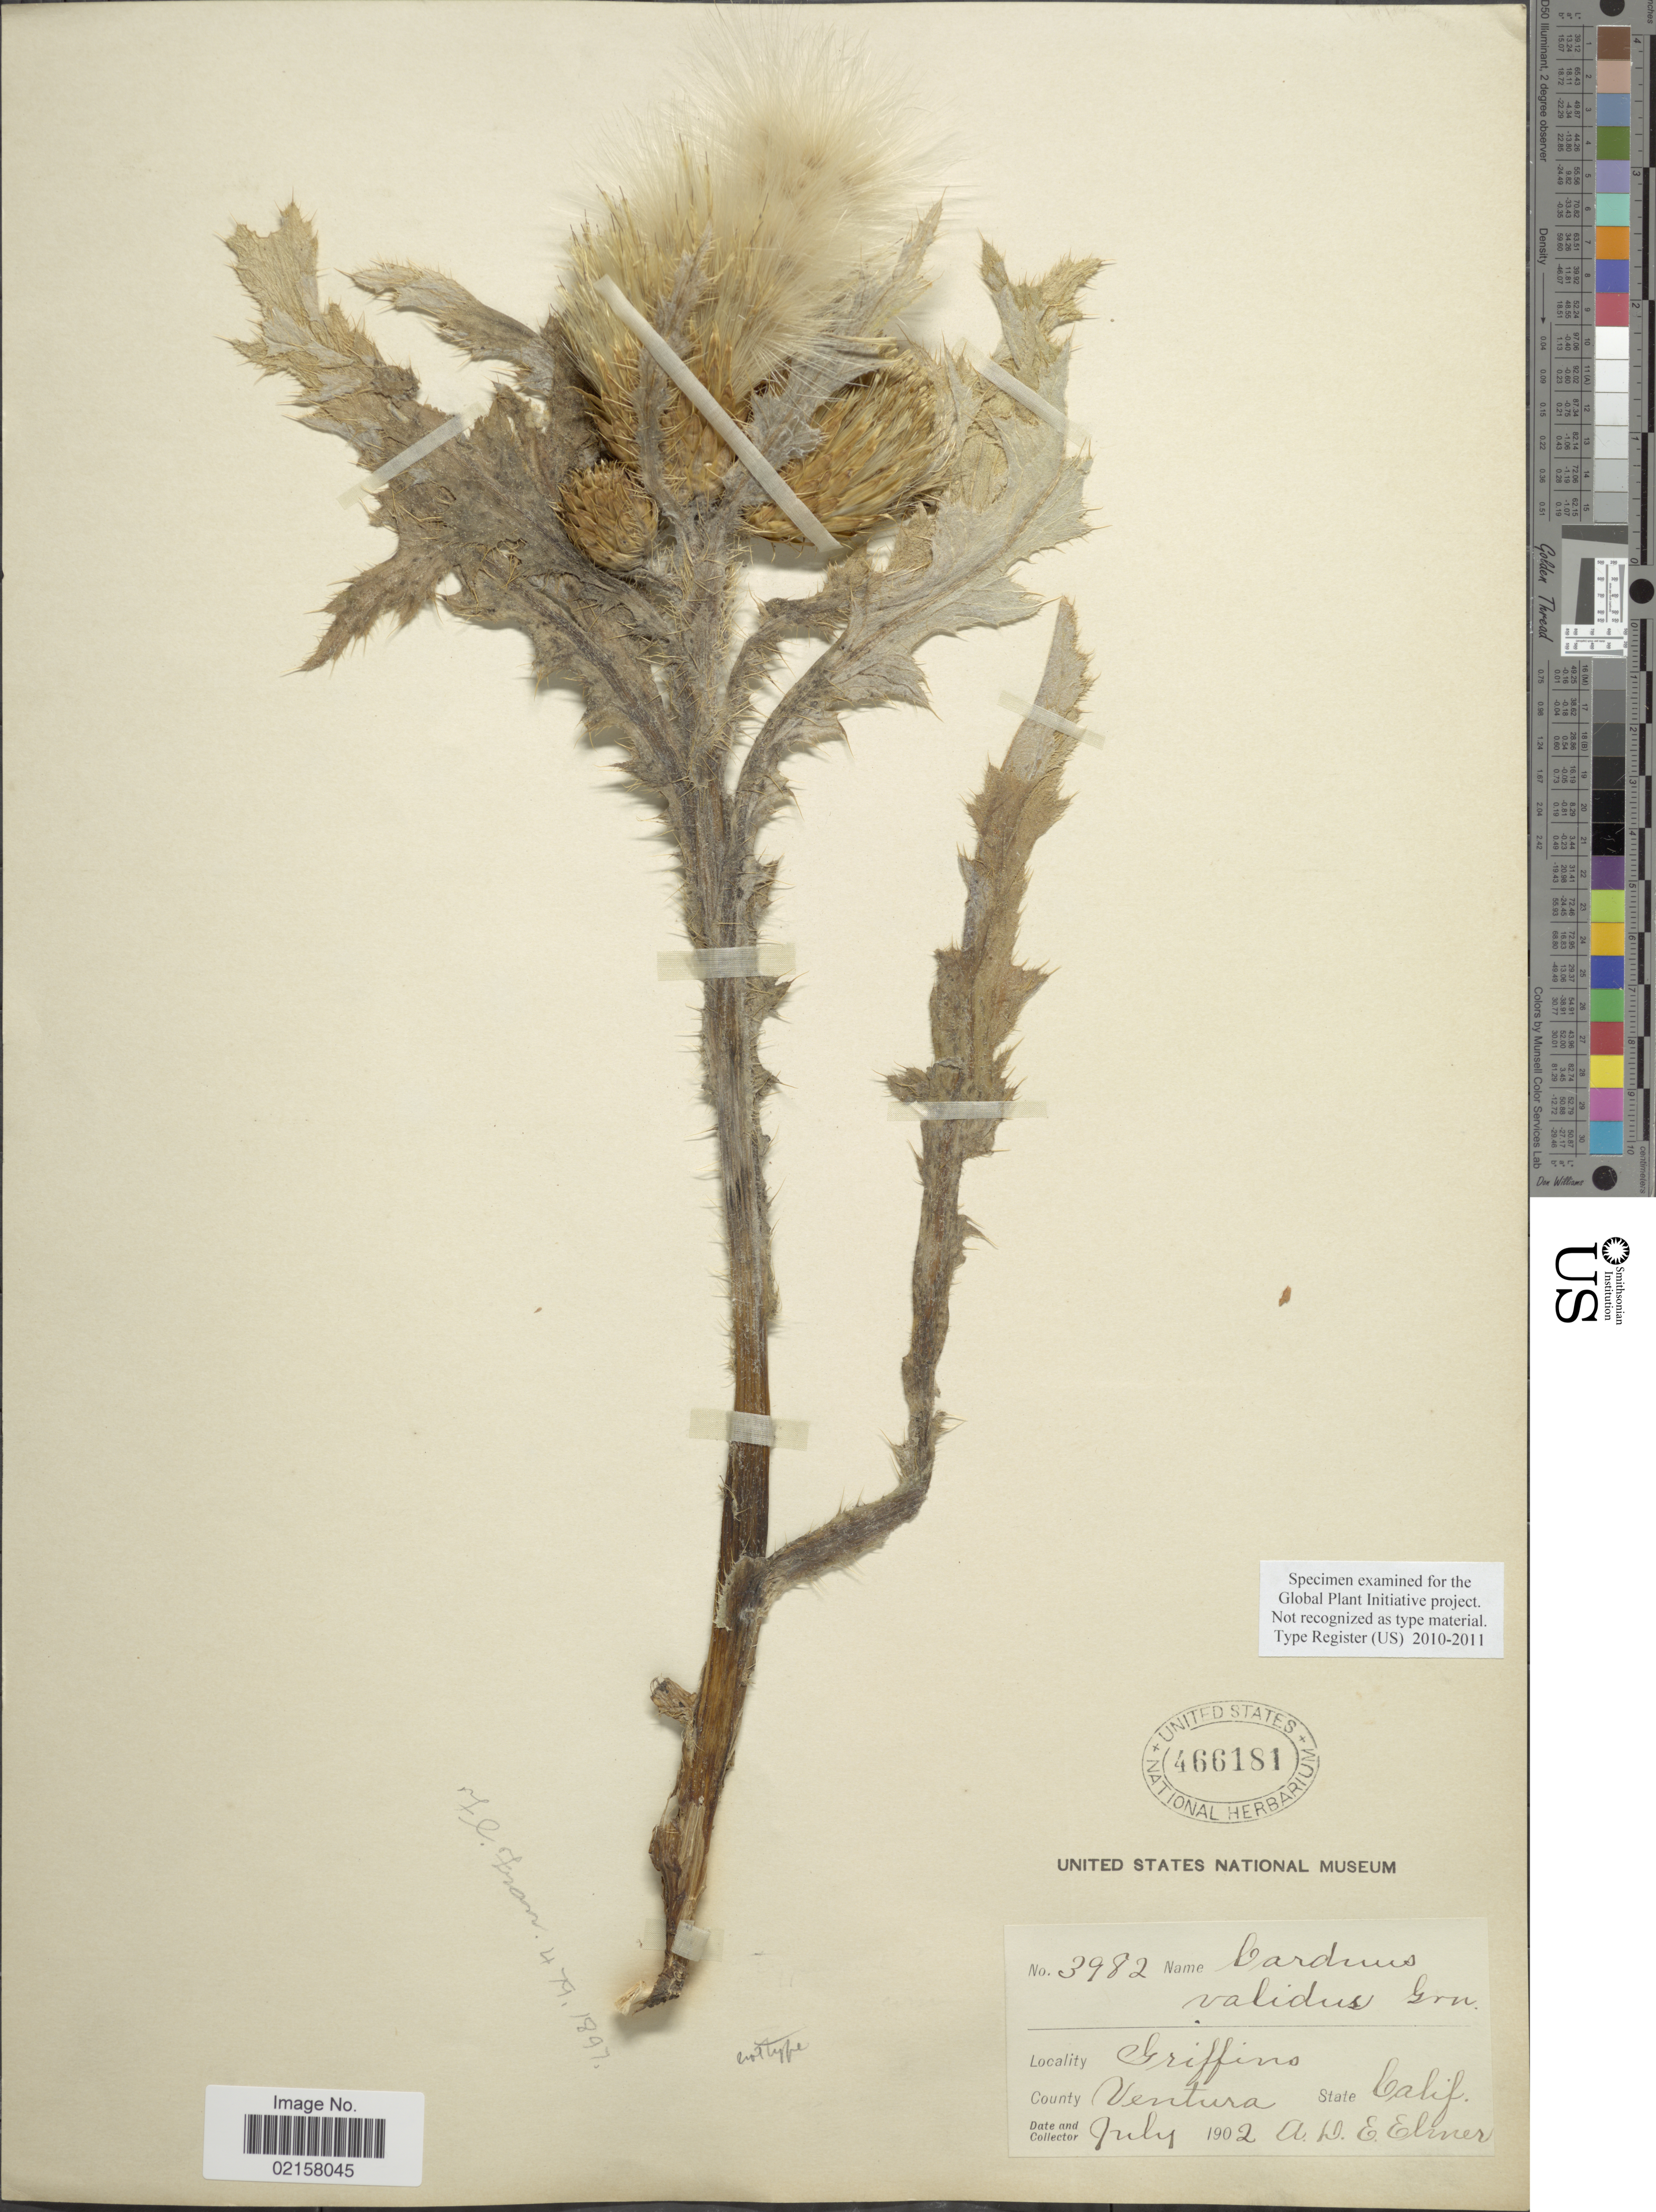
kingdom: Plantae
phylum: Tracheophyta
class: Magnoliopsida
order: Asterales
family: Asteraceae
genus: Cirsium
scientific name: Cirsium validus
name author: Greene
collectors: A. D. E. Elmer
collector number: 3982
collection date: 1902-07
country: United States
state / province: California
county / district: Ventura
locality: Griffins, County Ventura.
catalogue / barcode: US 466181